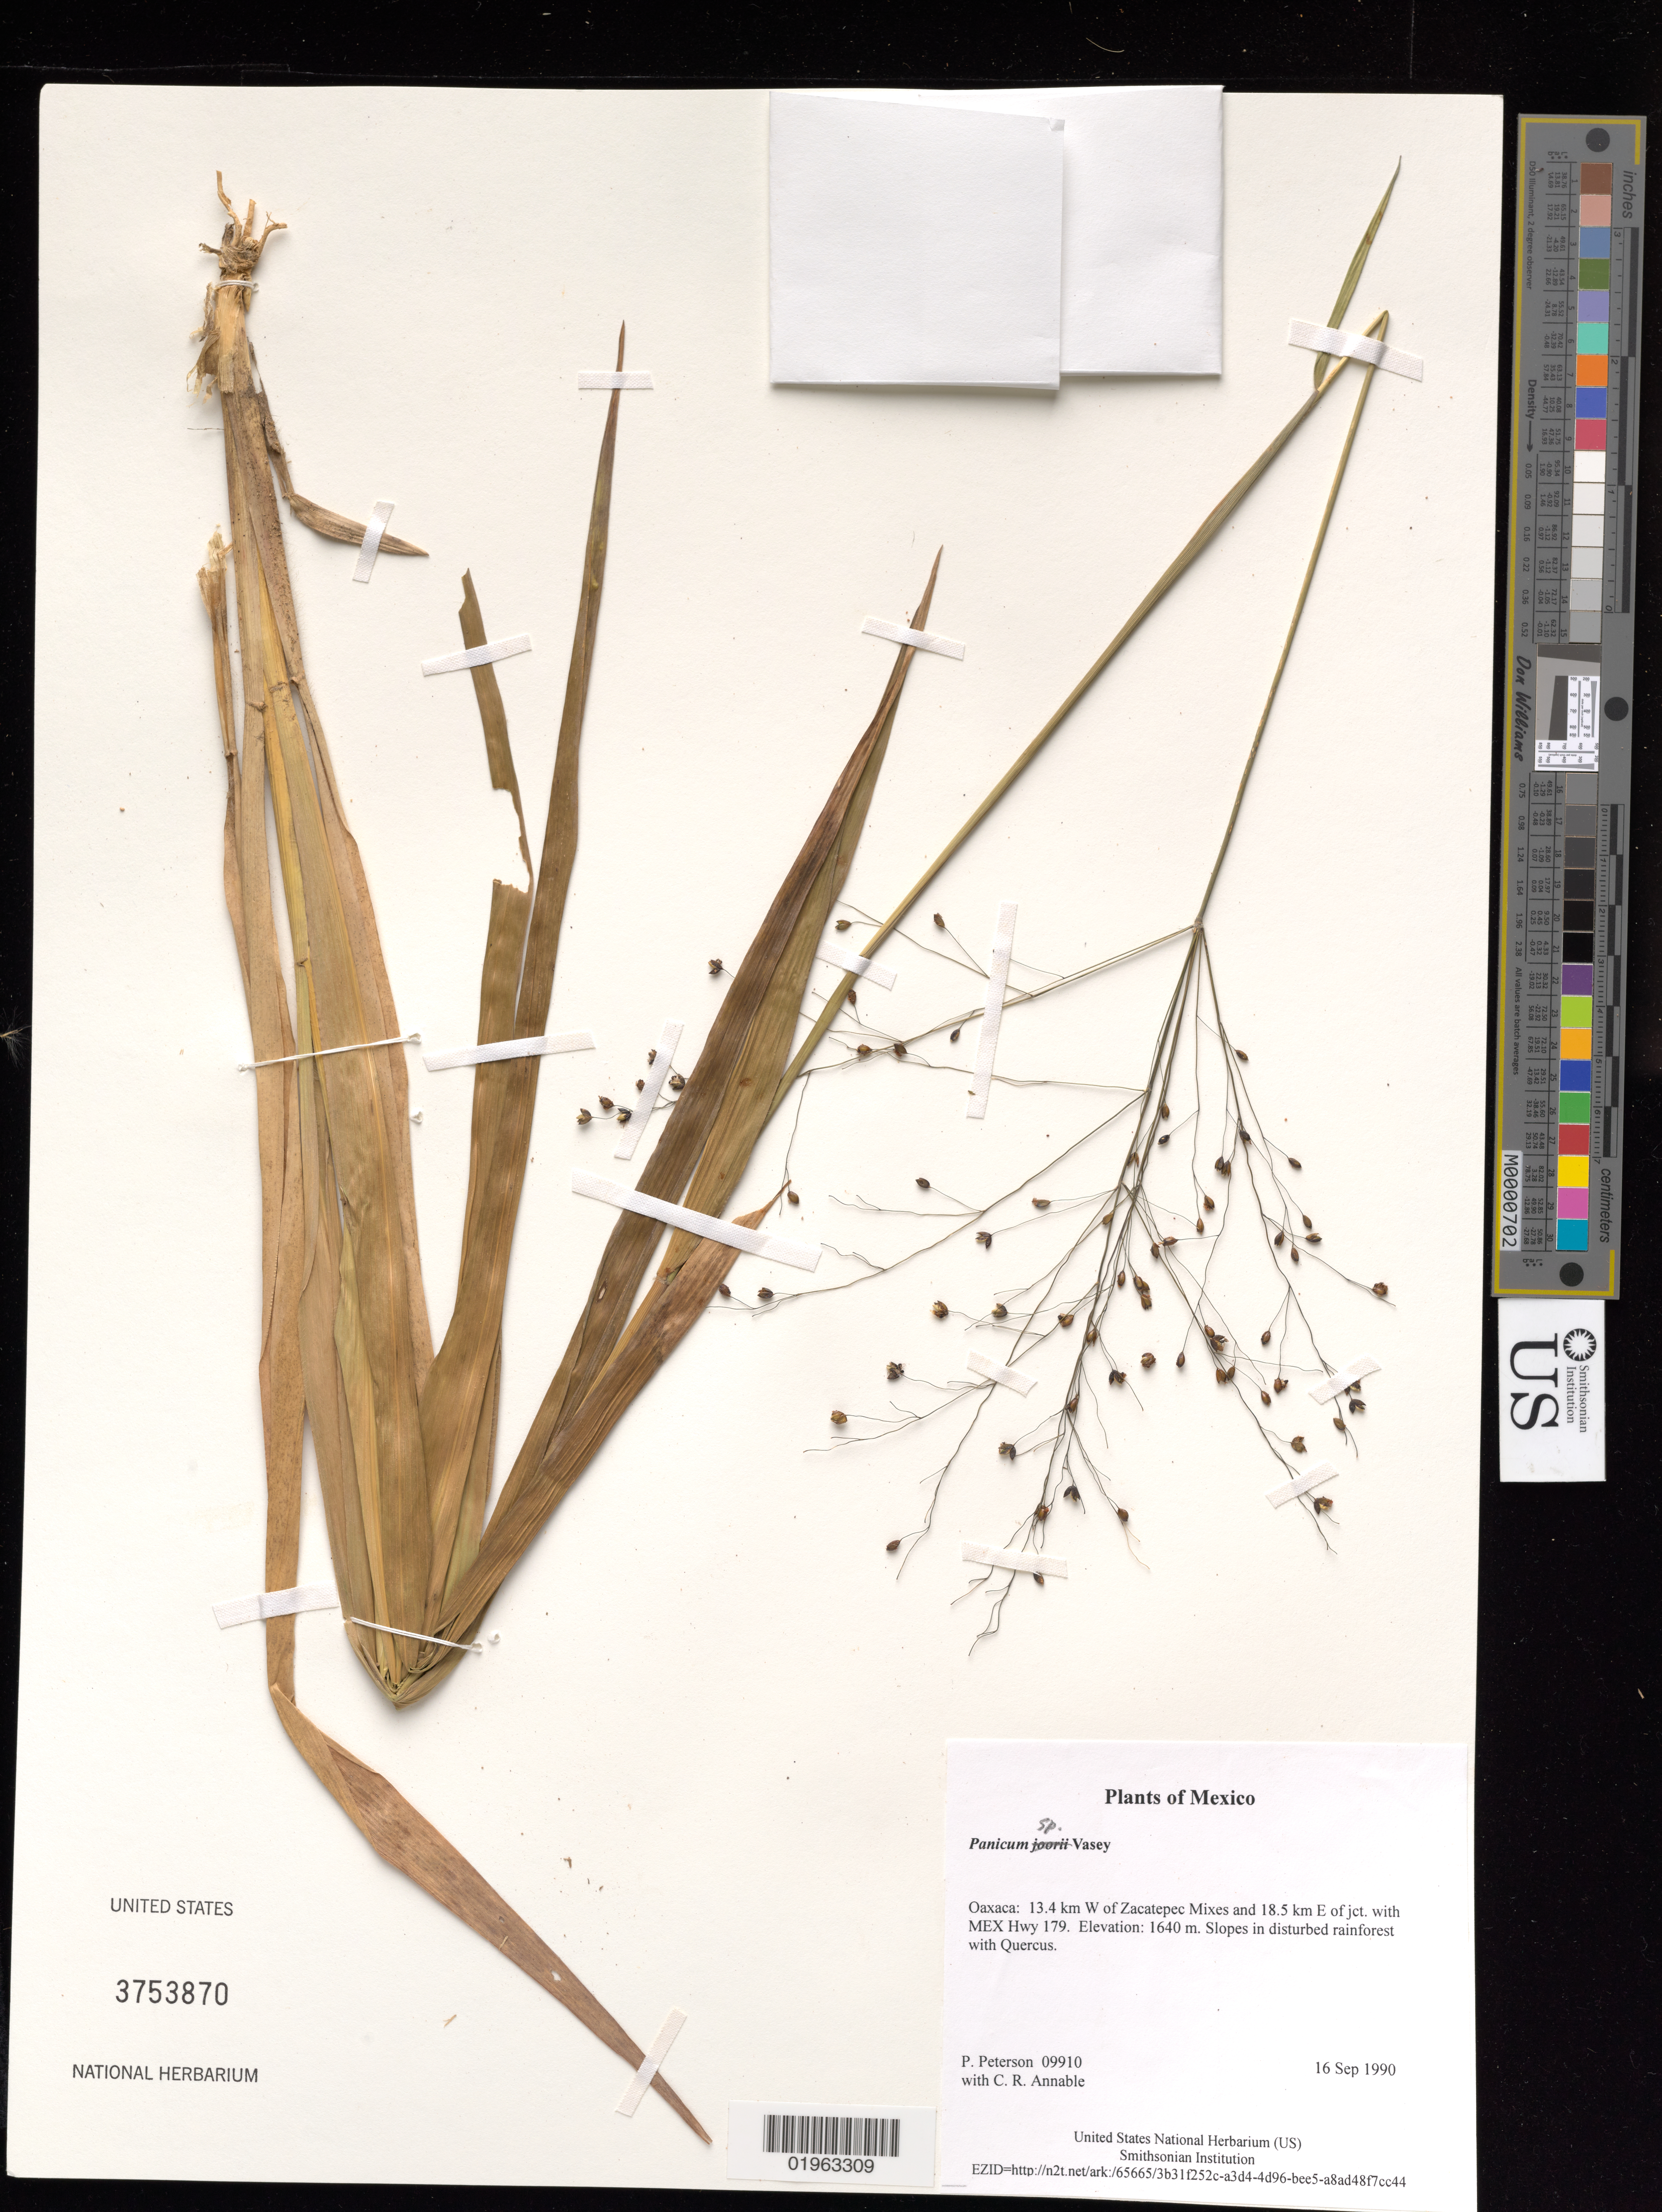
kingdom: Plantae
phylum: Tracheophyta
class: Liliopsida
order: Poales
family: Poaceae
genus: Panicum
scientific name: Panicum sp.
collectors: P. M. Peterson & C. R. Annable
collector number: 09910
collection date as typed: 16 Sep 1990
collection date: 1990-09-16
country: Mexico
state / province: Oaxaca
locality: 13.4 km W of Zacatepec Mixes and 18.5 km E of jct. with MEX Hwy 179.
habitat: Slopes in disturbed rainforest with Quercus.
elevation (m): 1640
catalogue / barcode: US 3753870